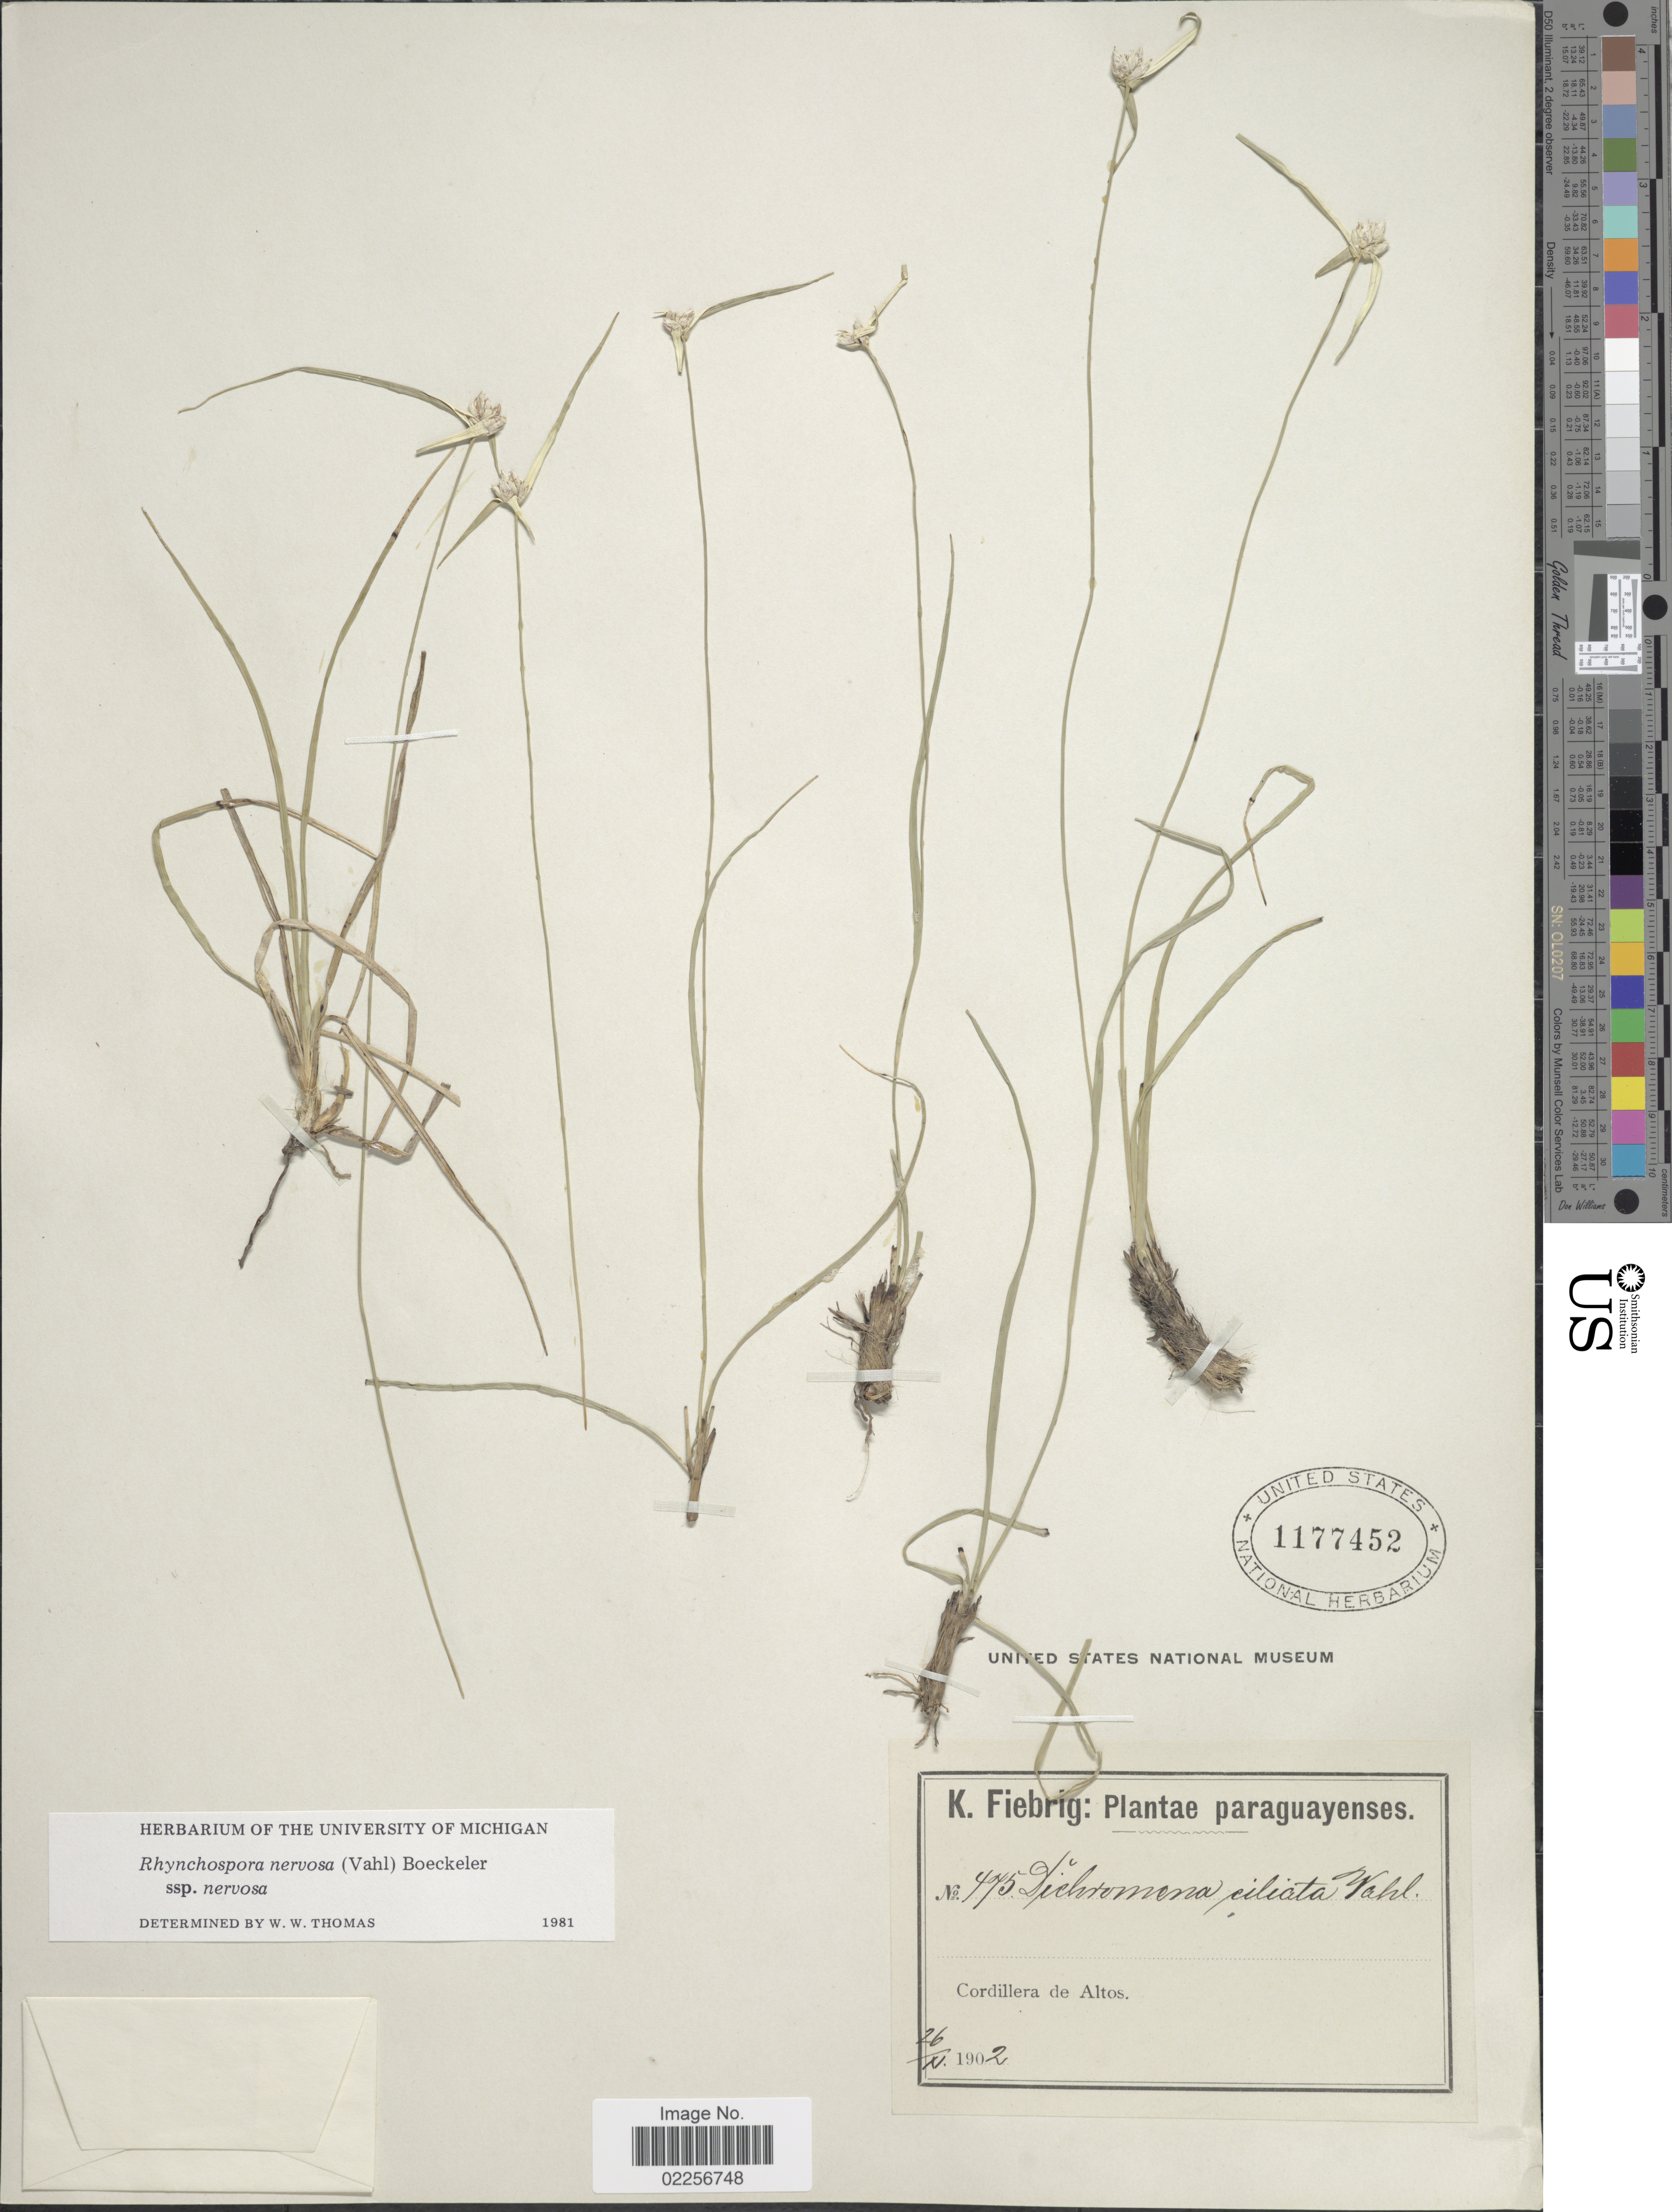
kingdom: Plantae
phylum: Tracheophyta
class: Liliopsida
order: Poales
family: Cyperaceae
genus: Rhynchospora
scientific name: Rhynchospora nervosa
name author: (Vahl) Boeckeler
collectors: K. Fiebrig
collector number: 475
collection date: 1902-04-26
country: Paraguay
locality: Cordillera de Altos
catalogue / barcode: US 1177452